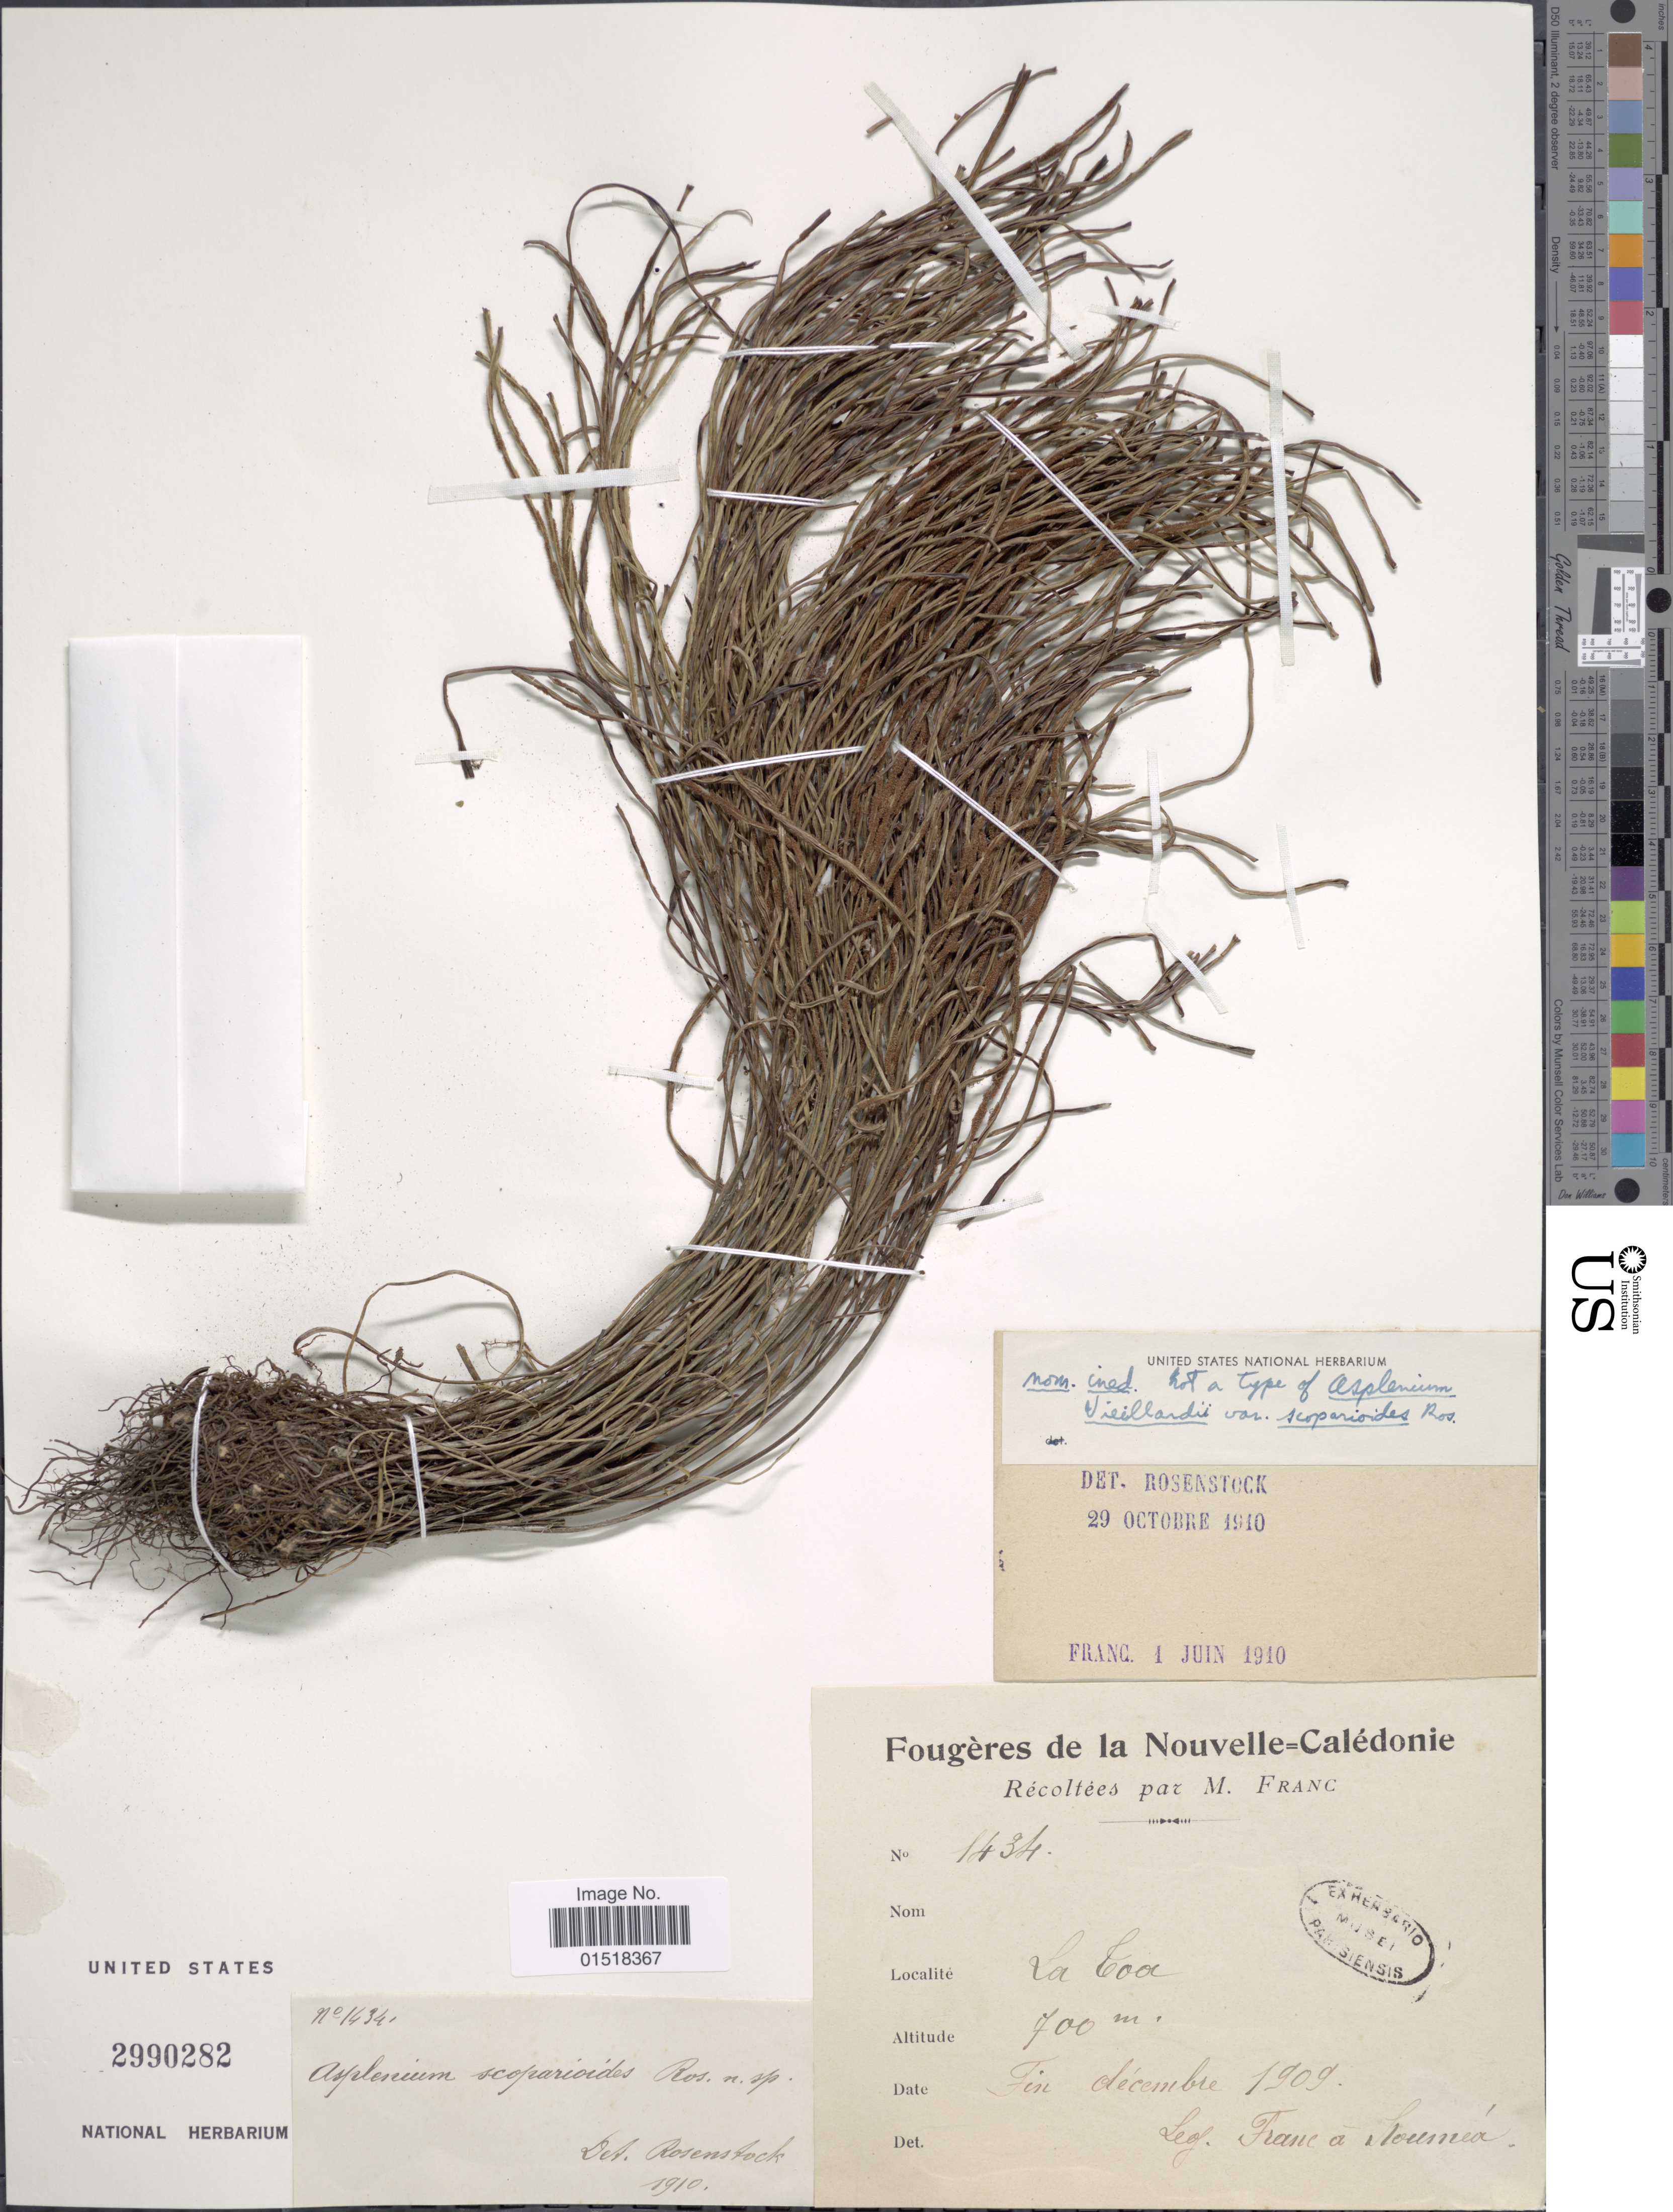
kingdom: Plantae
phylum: Tracheophyta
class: Polypodiopsida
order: Polypodiales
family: Aspleniaceae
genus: Asplenium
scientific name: Asplenium vieillardii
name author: Mett.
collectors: Franc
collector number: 1434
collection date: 1909-12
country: New Caledonia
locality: La Coa.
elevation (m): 700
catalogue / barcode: US 2990282